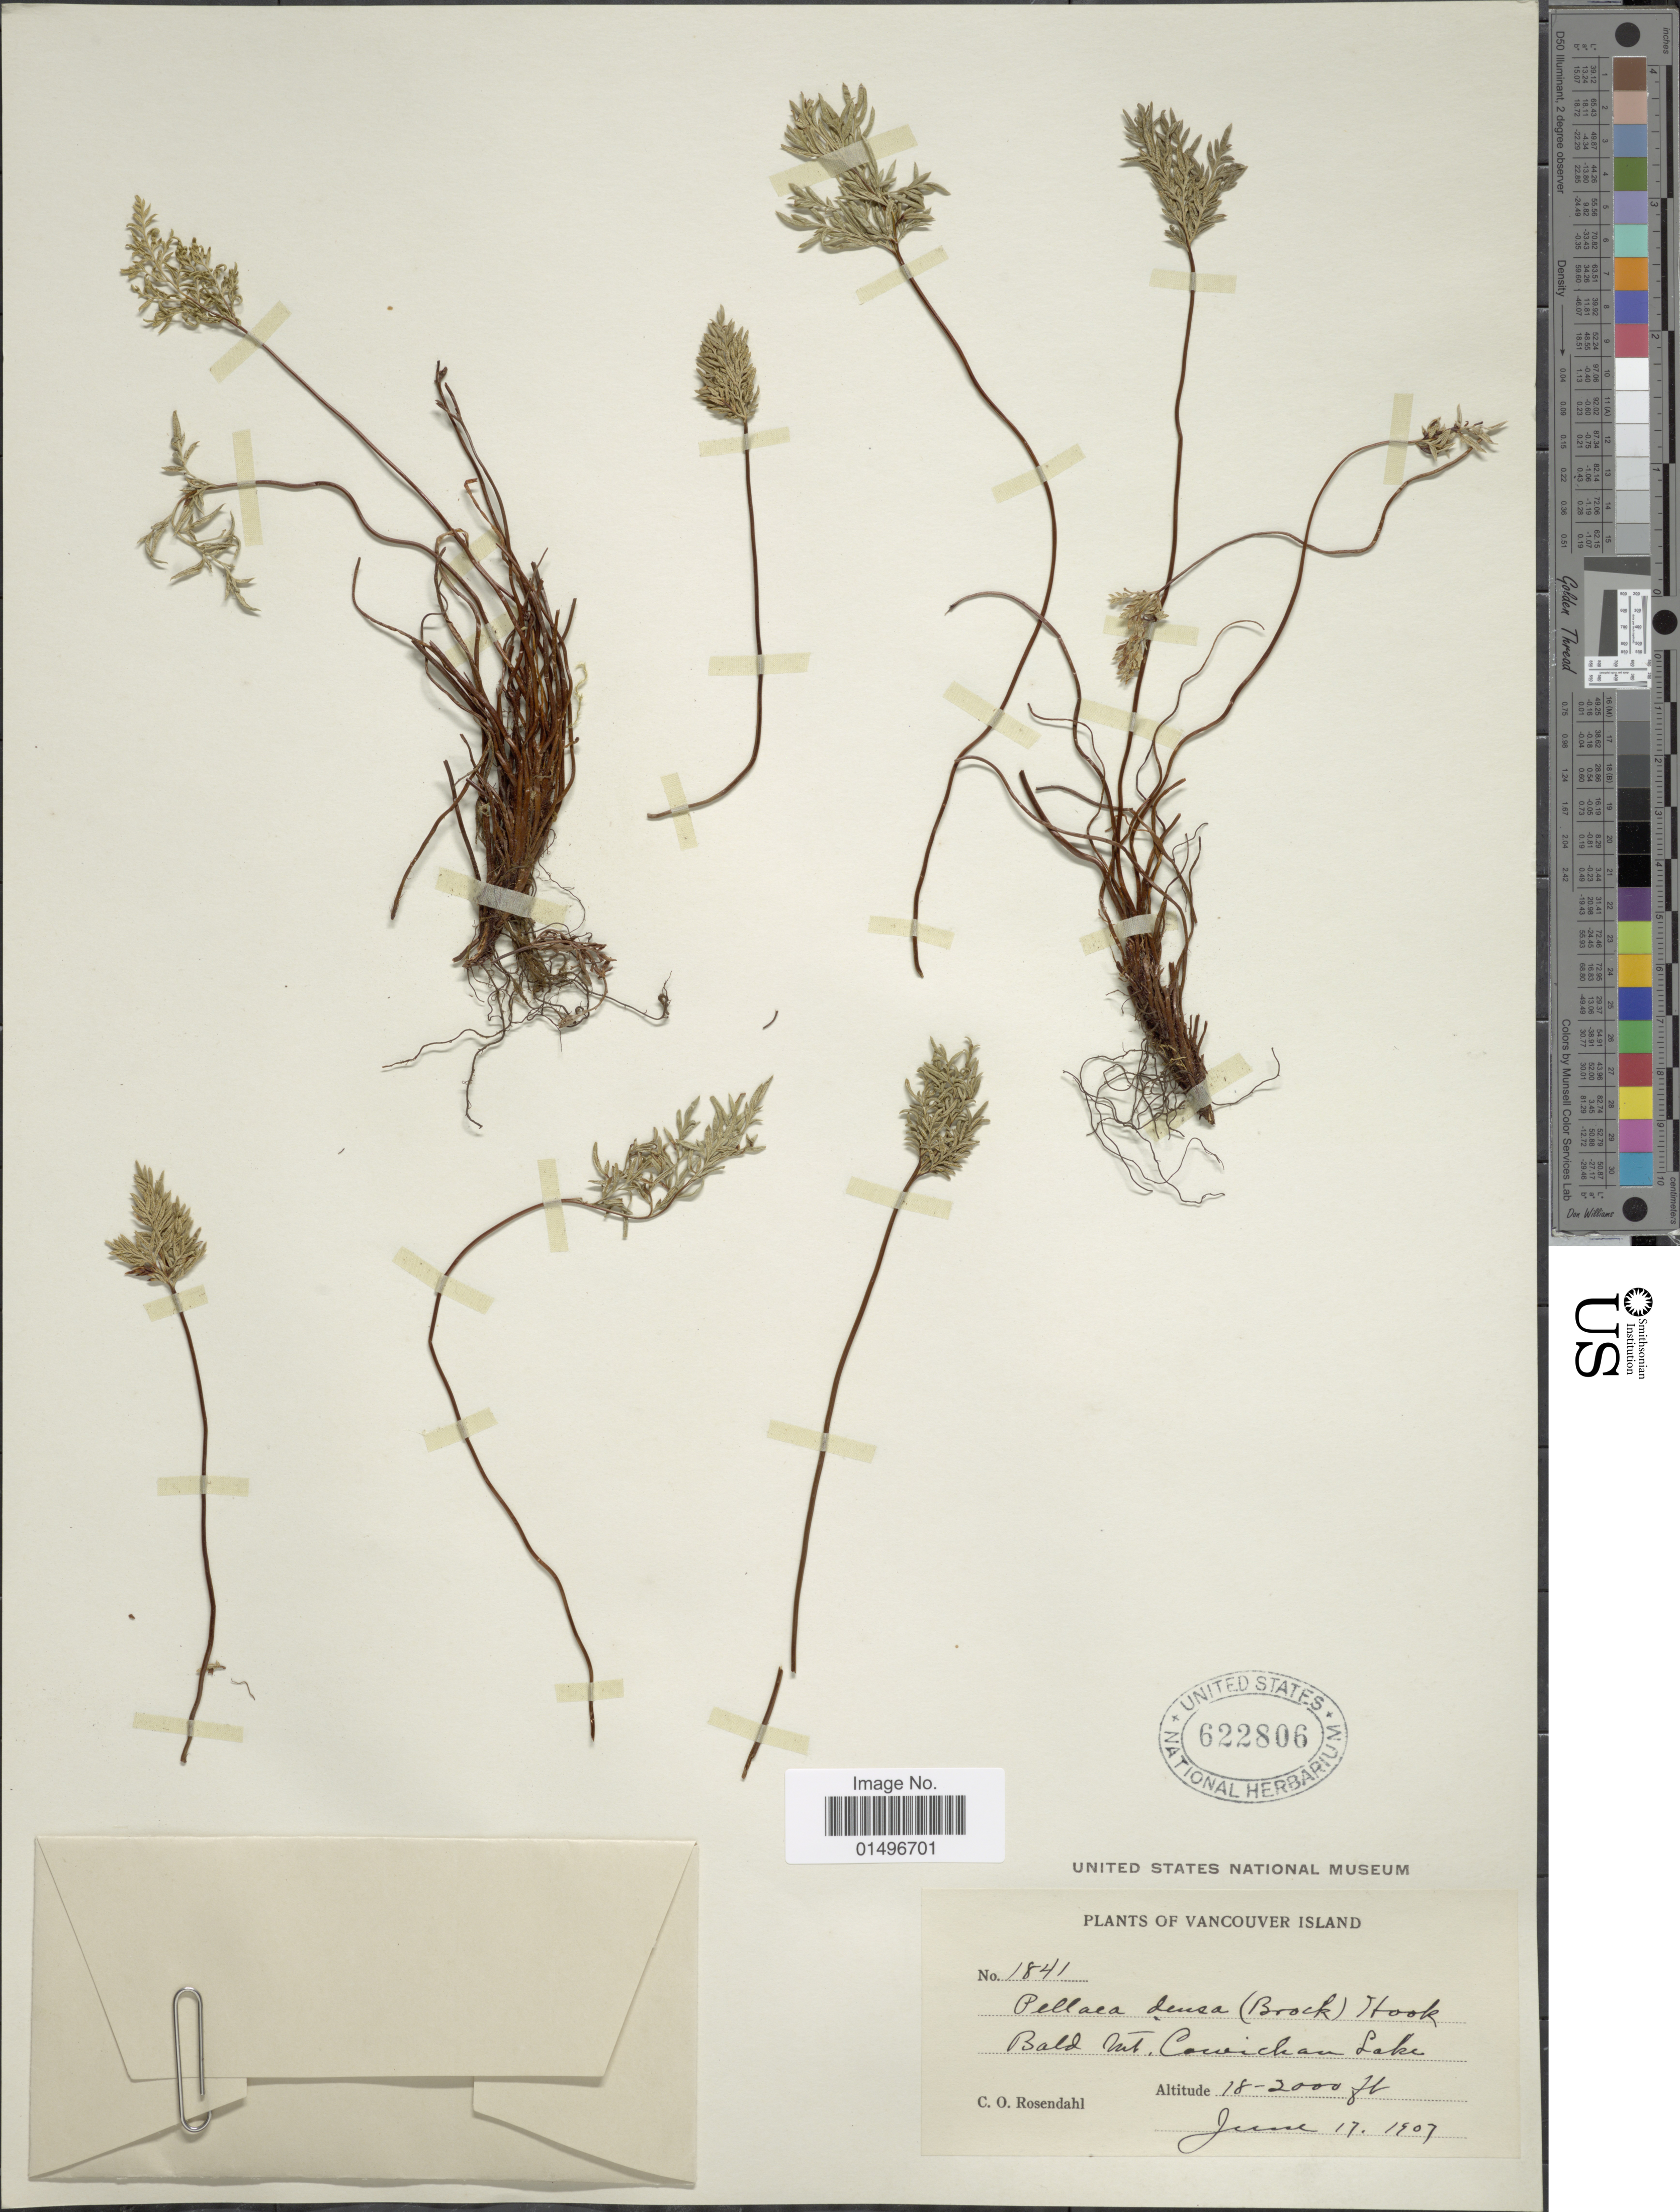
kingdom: Plantae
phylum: Tracheophyta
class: Polypodiopsida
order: Polypodiales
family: Pteridaceae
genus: Aspidotis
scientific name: Aspidotis densa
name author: (Brack.) Lellinger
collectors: C. O. Rosendahl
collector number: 1841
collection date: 1907-06-17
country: Canada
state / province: British Columbia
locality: Vancouver Island, Pellaea densa (Brock) Hook Bald Mt. Cowichan Lake.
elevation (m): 549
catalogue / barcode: US 622806